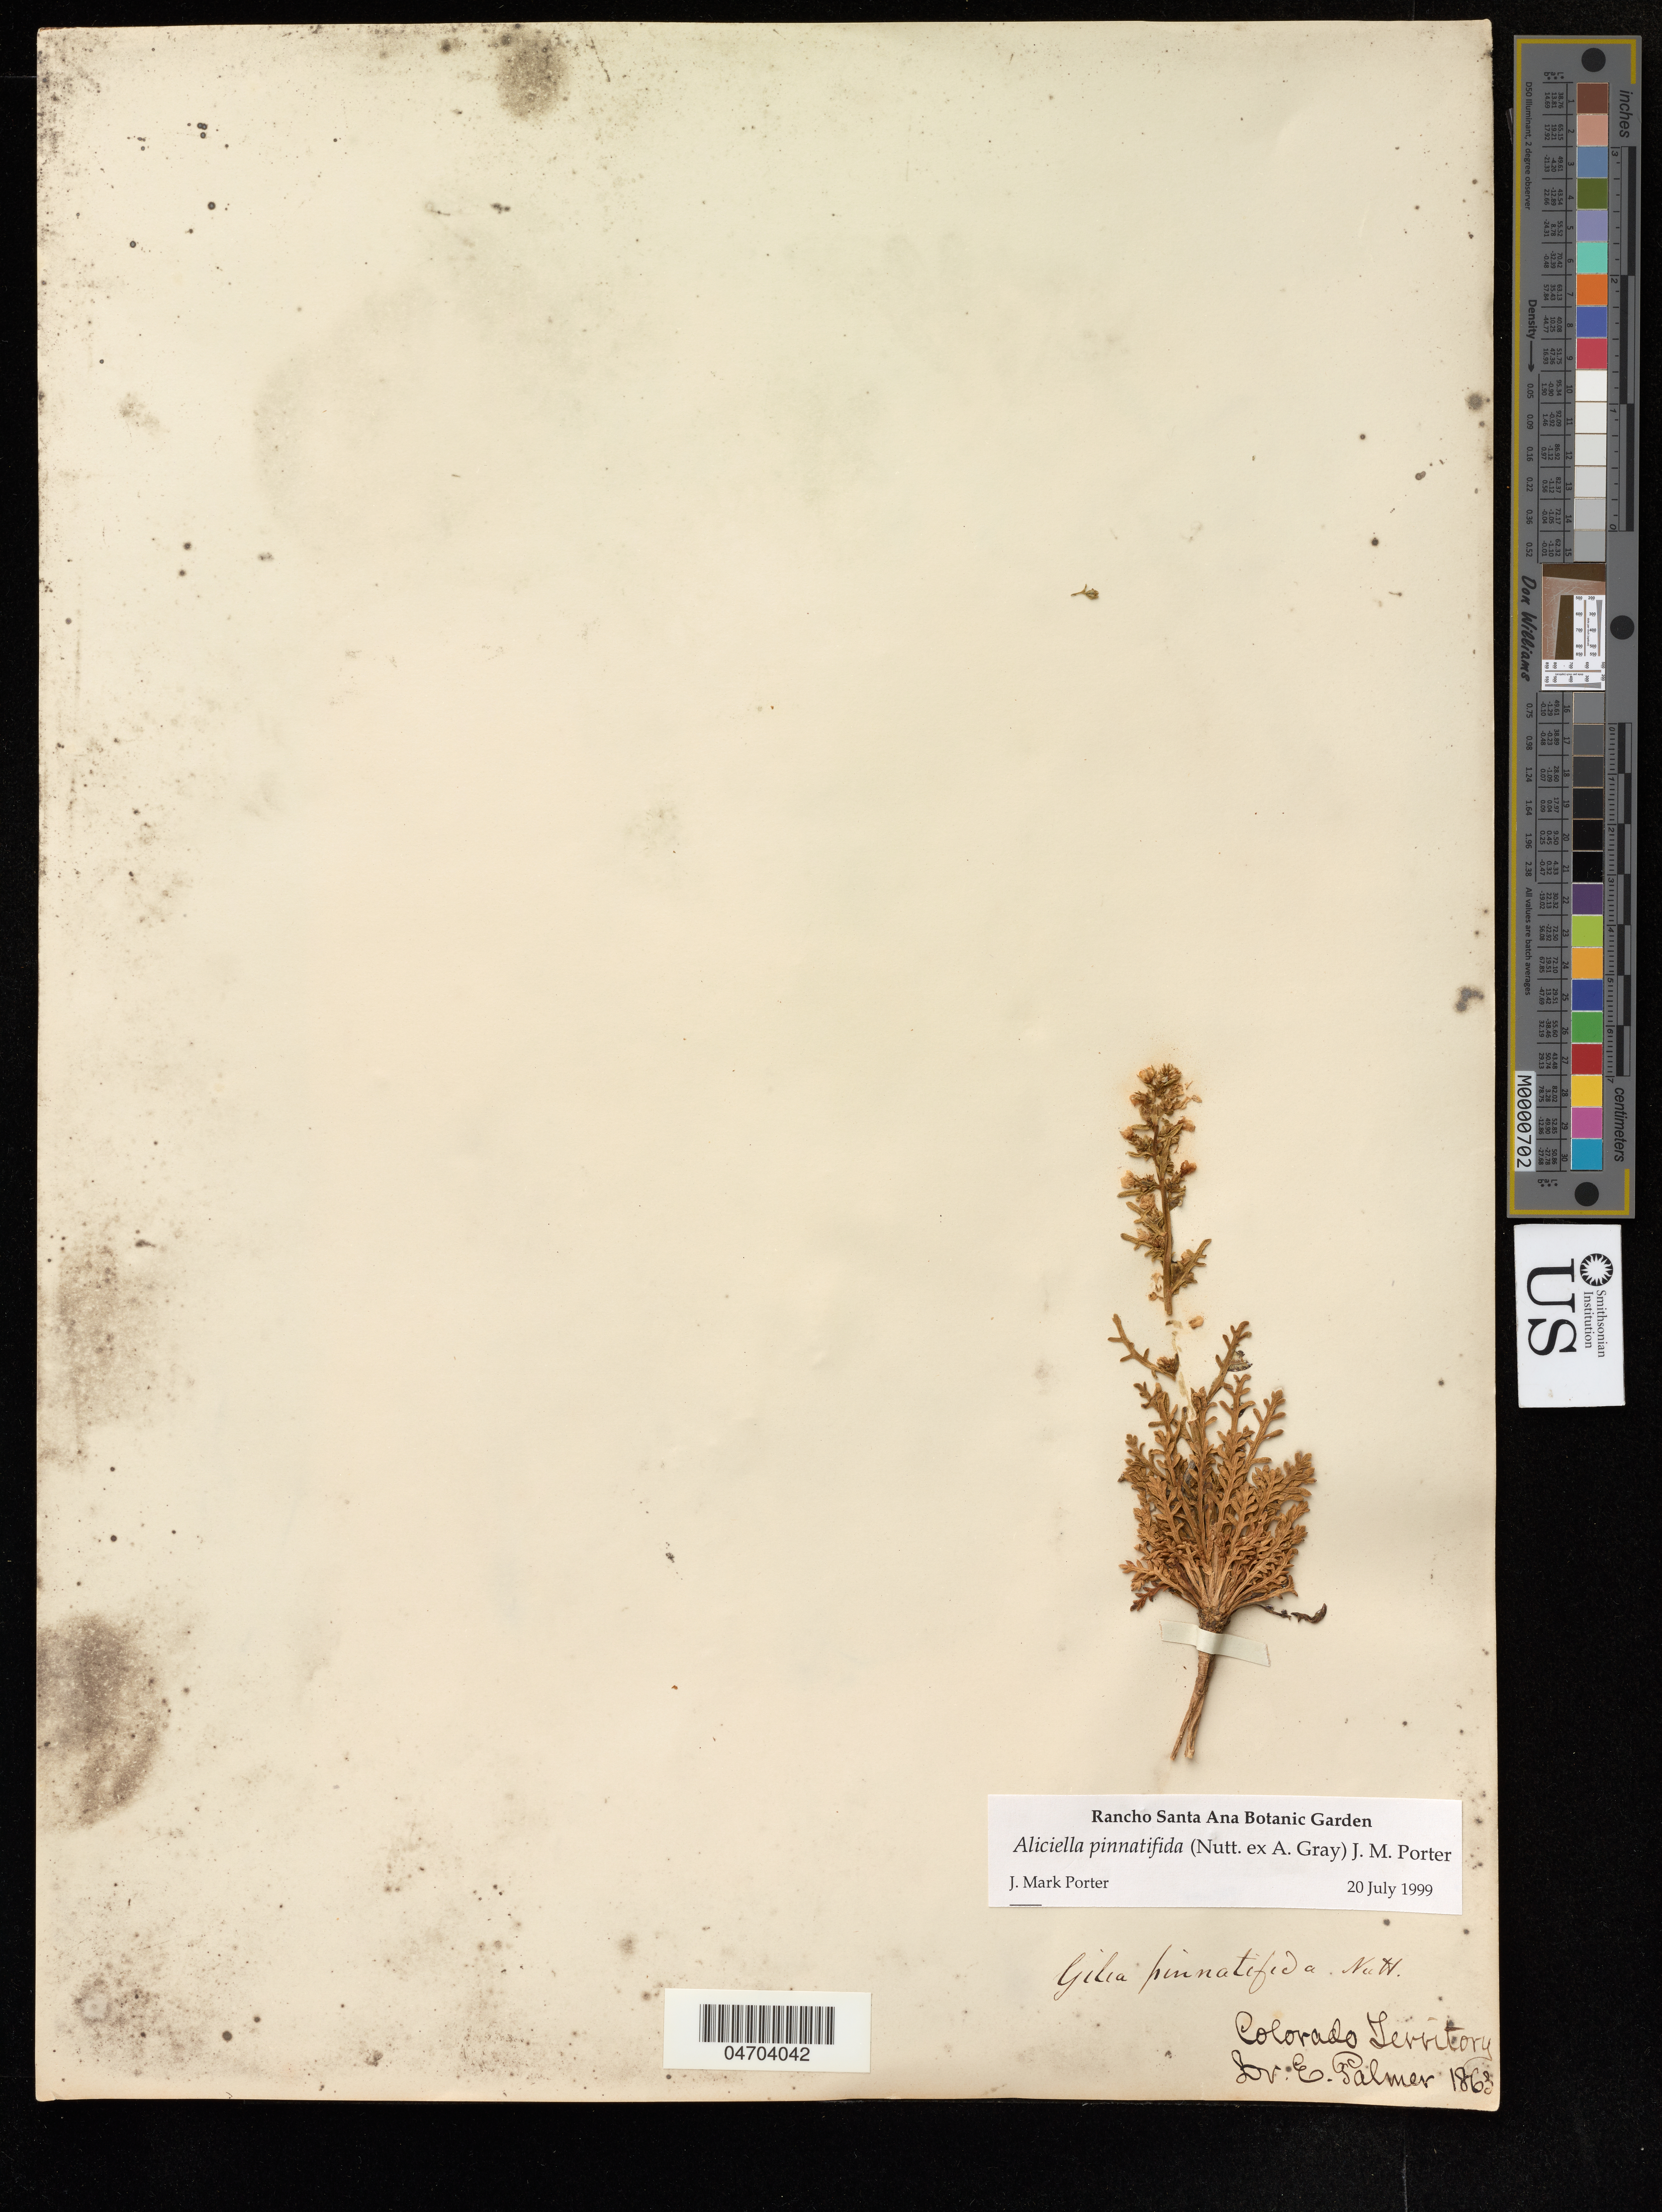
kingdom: Plantae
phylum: Tracheophyta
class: Magnoliopsida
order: Ericales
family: Polemoniaceae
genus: Aliciella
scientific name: Aliciella pinnatifida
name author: (Nutt. ex A. Gray) J.M. Porter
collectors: E. Palmer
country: United States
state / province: Colorado